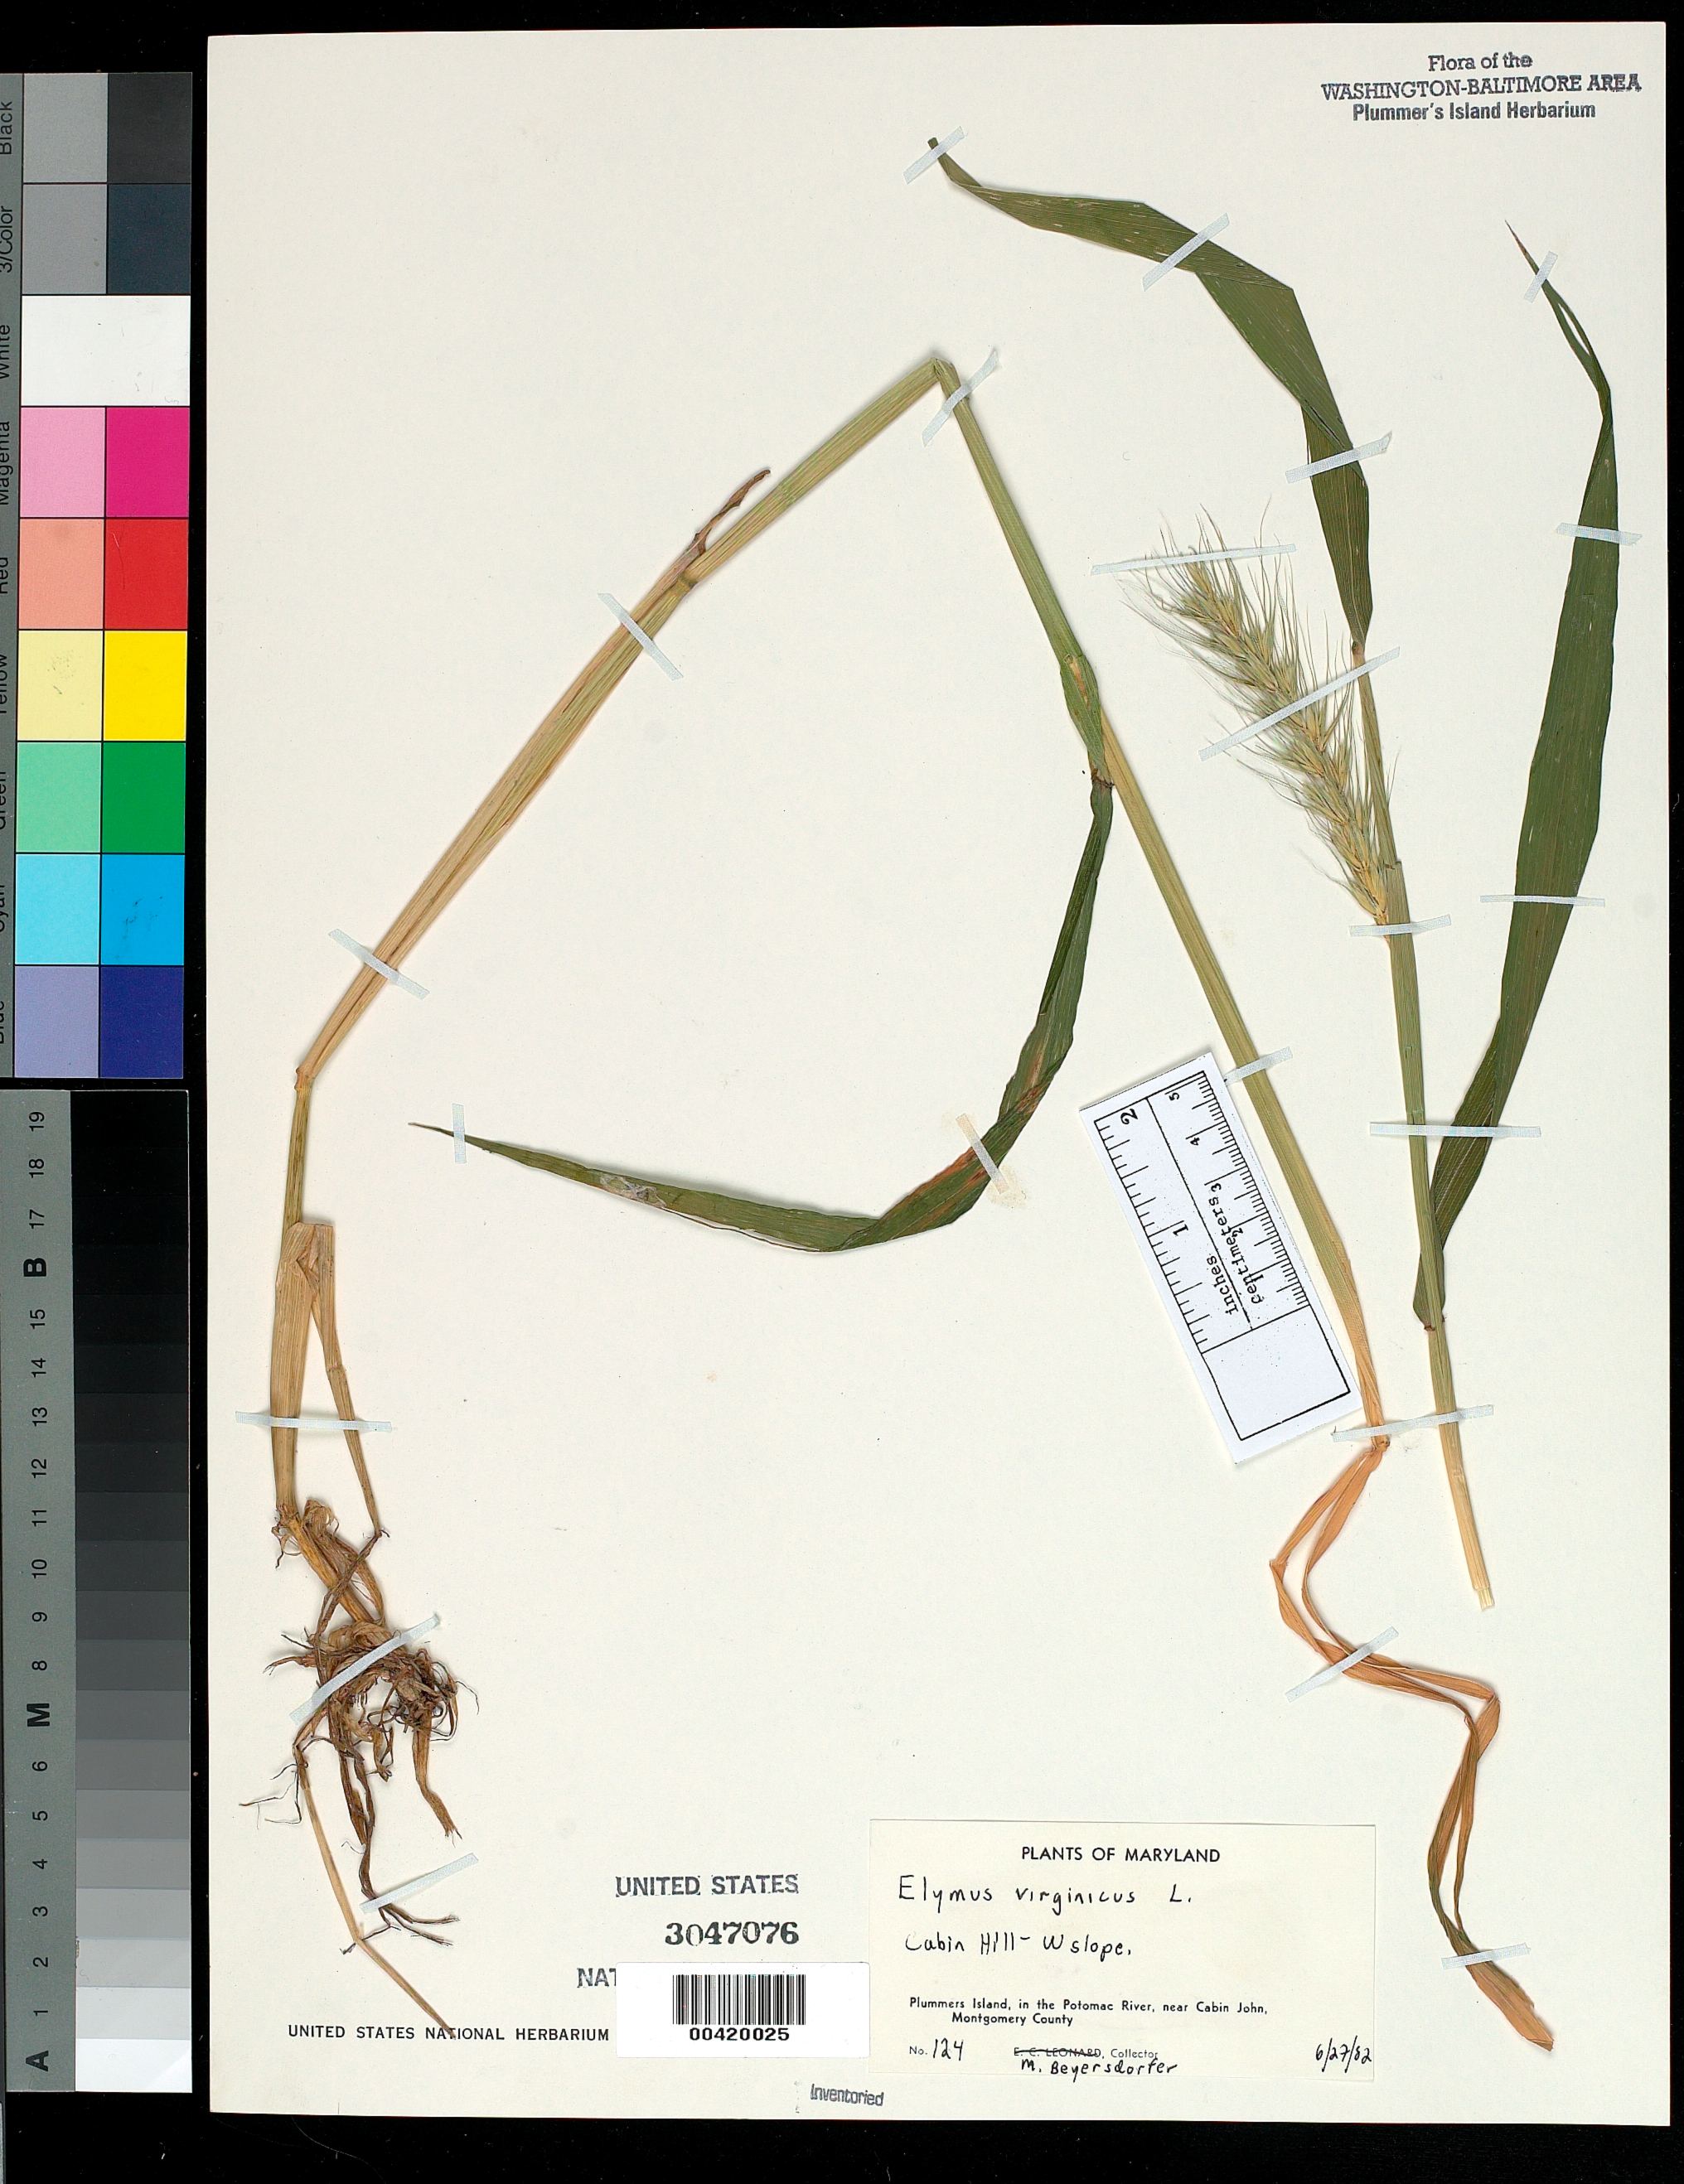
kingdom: Plantae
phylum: Tracheophyta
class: Liliopsida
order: Poales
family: Poaceae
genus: Elymus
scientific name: Elymus glabriflorus var. glabriflorus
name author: (Vasey ex L.H. Dewey) Scribn. & C.R. Ball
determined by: Campbell, J. J. N., (KY), University of Kentucky (UNITED STATES)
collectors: M. Beyersdorfer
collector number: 124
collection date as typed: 27 Jun 1982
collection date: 1982-06-27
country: United States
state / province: Maryland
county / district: Montgomery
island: Plummers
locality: Plummer's Island; Cabin Hill - W. slope C. & O. Canal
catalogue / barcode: US 3047076